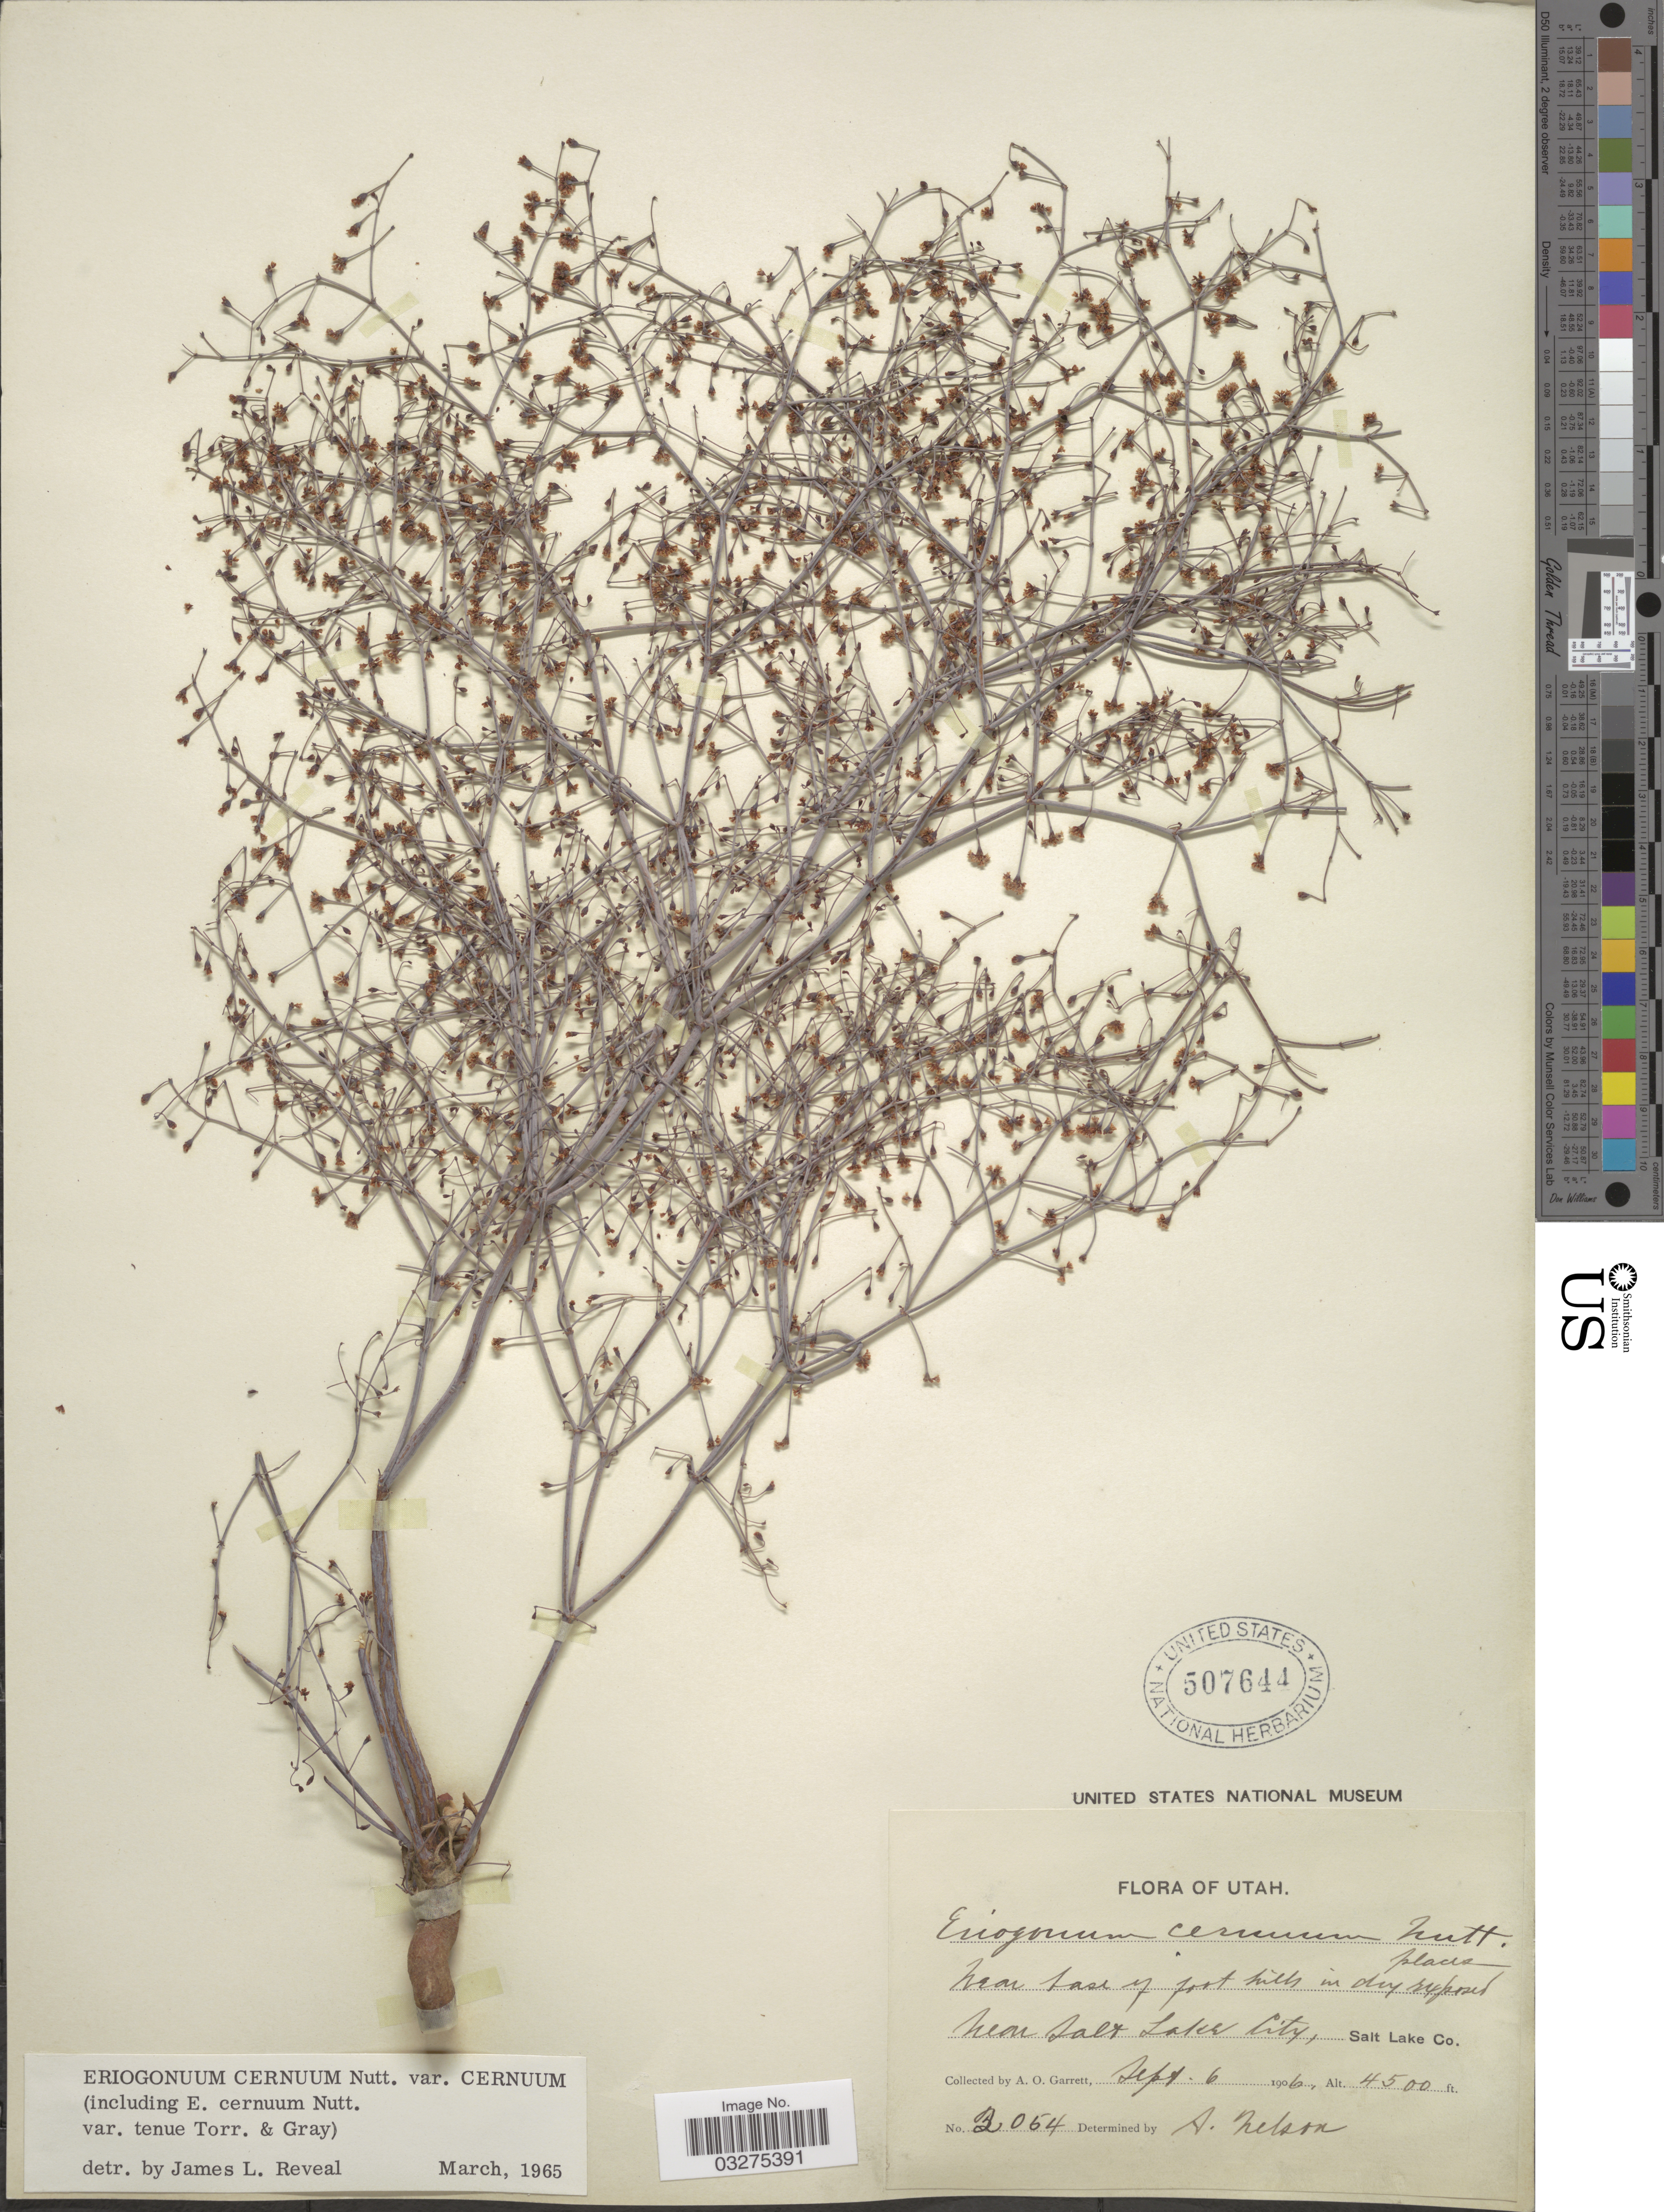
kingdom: Plantae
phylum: Tracheophyta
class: Magnoliopsida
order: Caryophyllales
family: Polygonaceae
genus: Eriogonum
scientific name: Eriogonum cernuum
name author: Nutt.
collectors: A. O. Garrett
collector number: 2054*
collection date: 1906-09-06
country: United States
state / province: Utah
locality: Near Salt Lake City, Salt Lake Co.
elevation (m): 1372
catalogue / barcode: US 507644